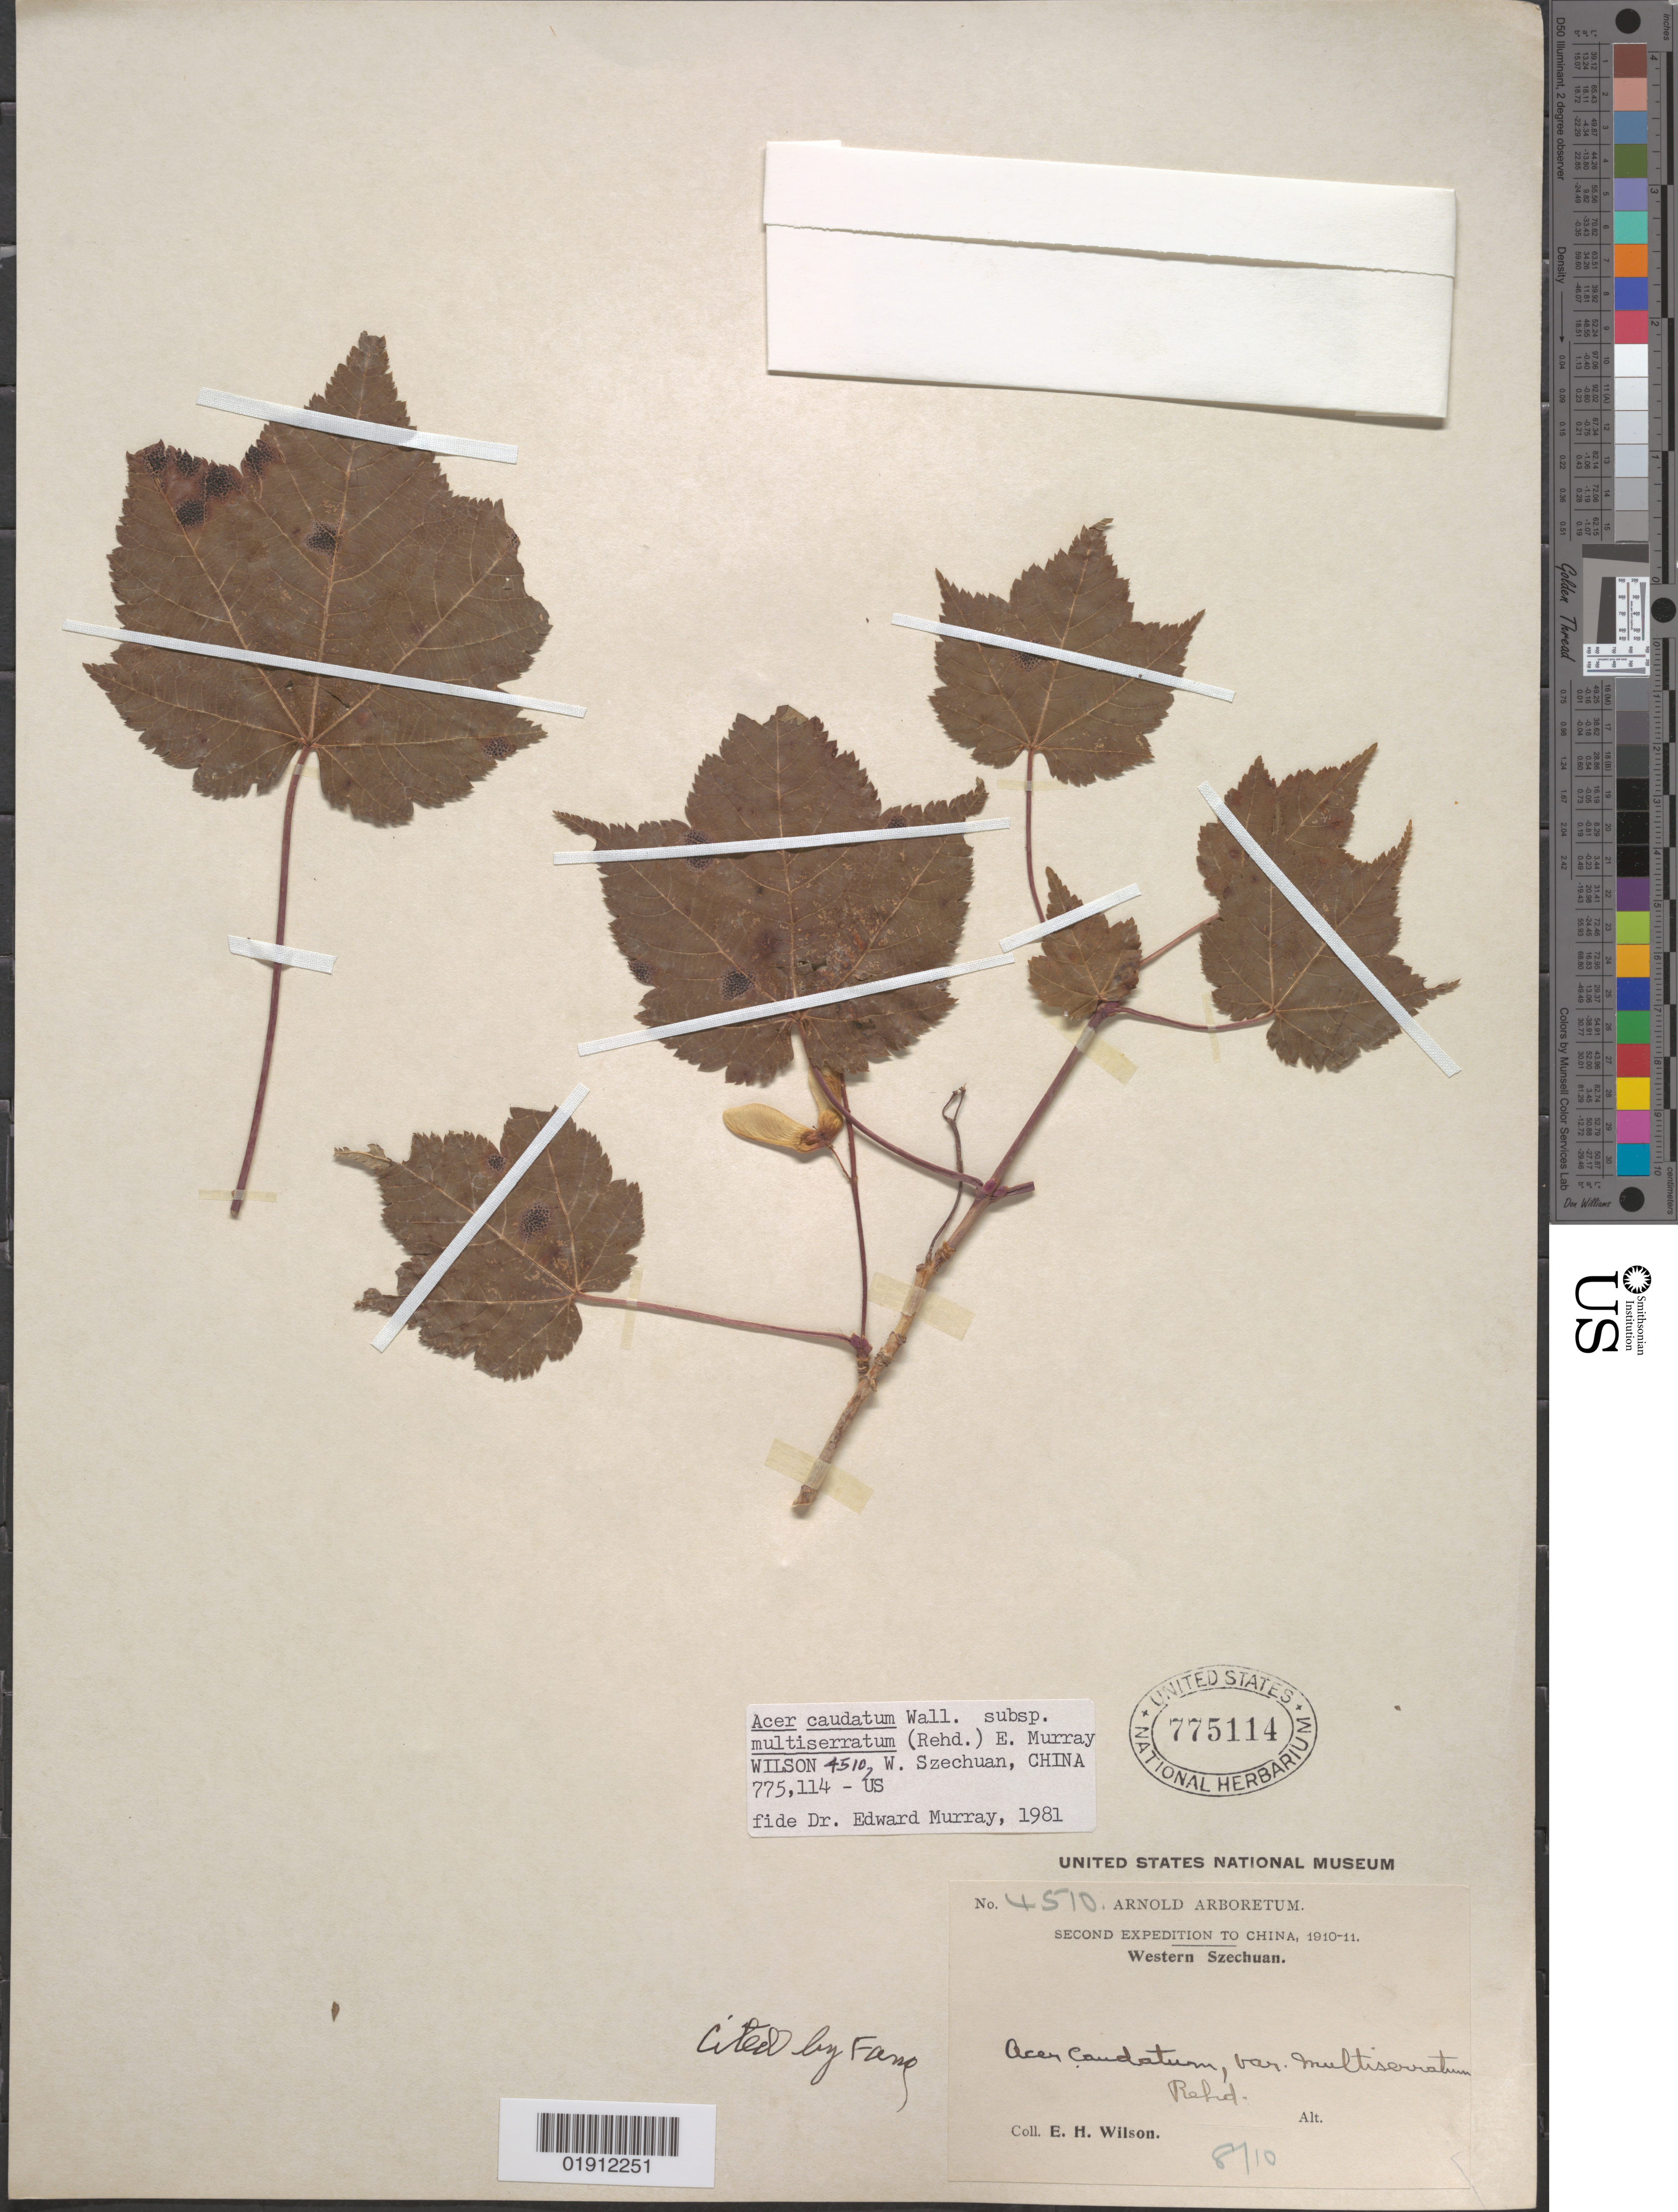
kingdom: Plantae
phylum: Tracheophyta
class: Magnoliopsida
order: Sapindales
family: Sapindaceae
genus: Acer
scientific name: Acer caudatum subsp. multiserratum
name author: (Maxim.) A.E. Murray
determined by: Murray, Edward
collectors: E. H. Wilson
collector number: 4510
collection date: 1910-08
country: China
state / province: Sichuan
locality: Western Szechuan [Sichuan]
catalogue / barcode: US 775114